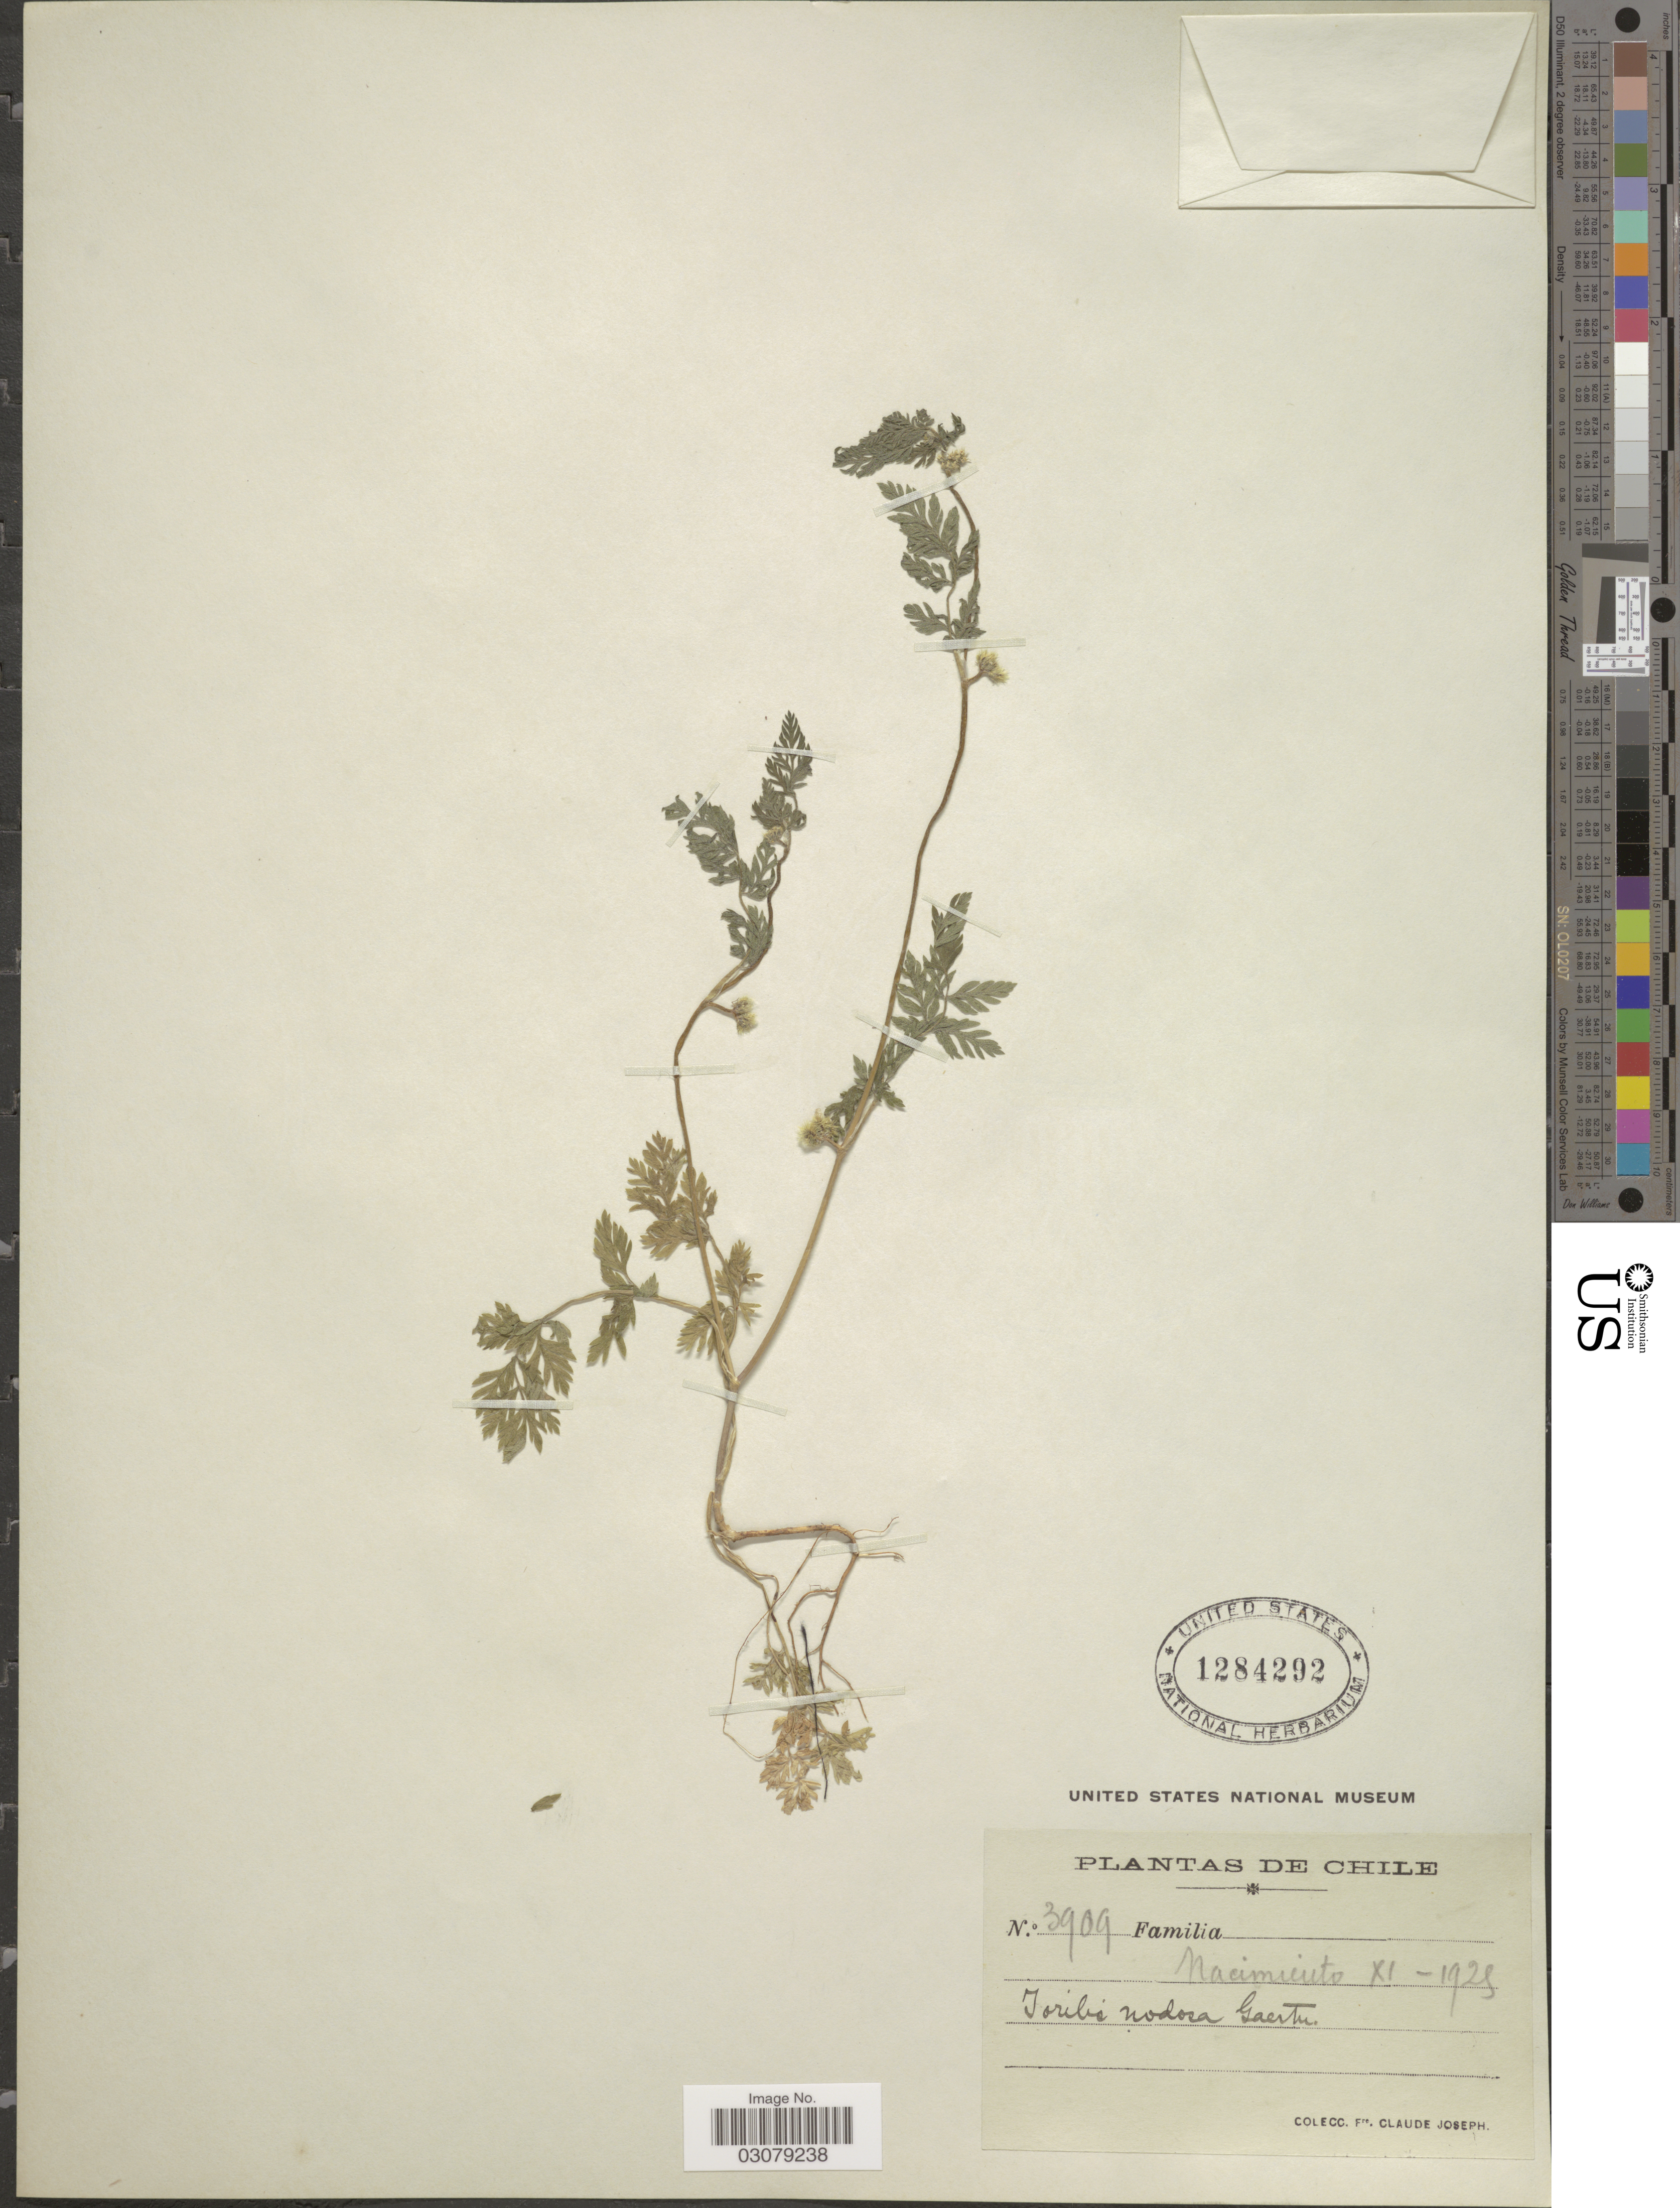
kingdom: Plantae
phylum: Tracheophyta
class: Magnoliopsida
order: Apiales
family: Apiaceae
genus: Torilis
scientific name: Torilis nodosa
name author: (L.) Gaertn.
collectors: Bro. Claude-Joseph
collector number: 3909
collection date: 1925-11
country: Chile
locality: Nacimiento.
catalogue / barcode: US 1284292